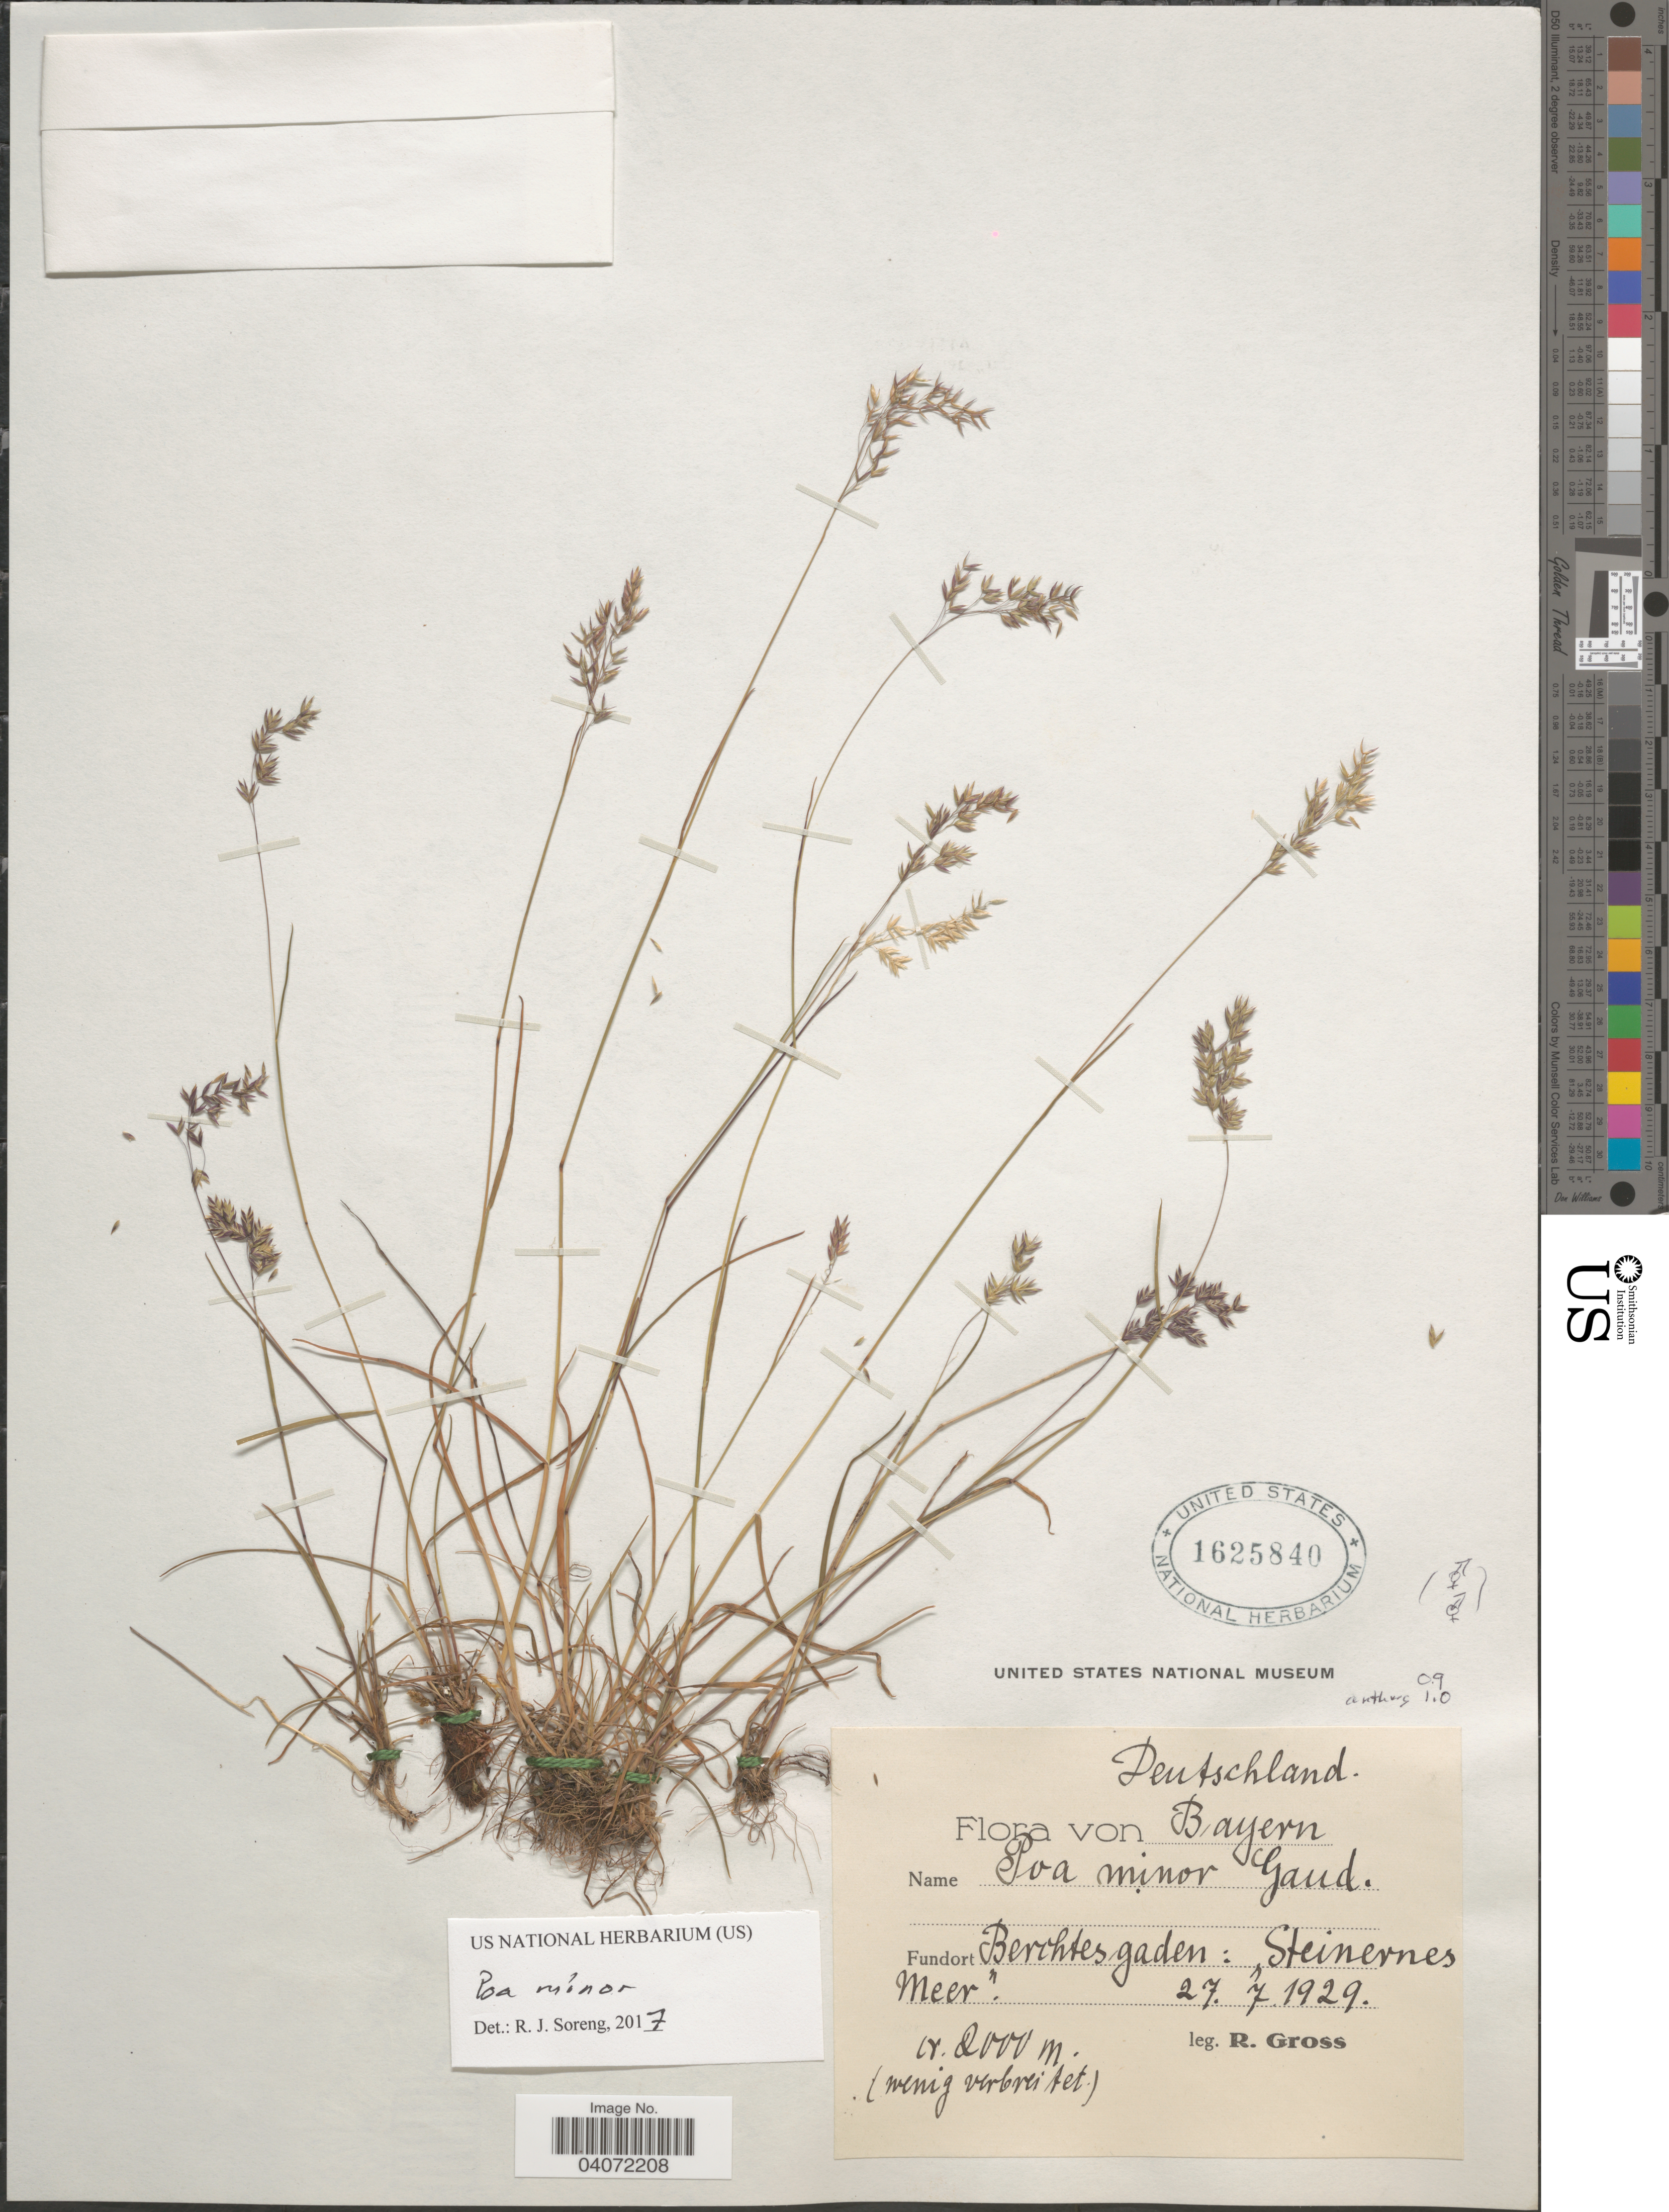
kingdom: Plantae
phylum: Tracheophyta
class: Liliopsida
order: Poales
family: Poaceae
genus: Poa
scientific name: Poa minor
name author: Gaudin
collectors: R. Gross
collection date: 1929-07-27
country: Germany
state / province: Bayern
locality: Deutschland. Berchtes gaden: Steinernes Meer.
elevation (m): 2000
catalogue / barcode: US 1625840